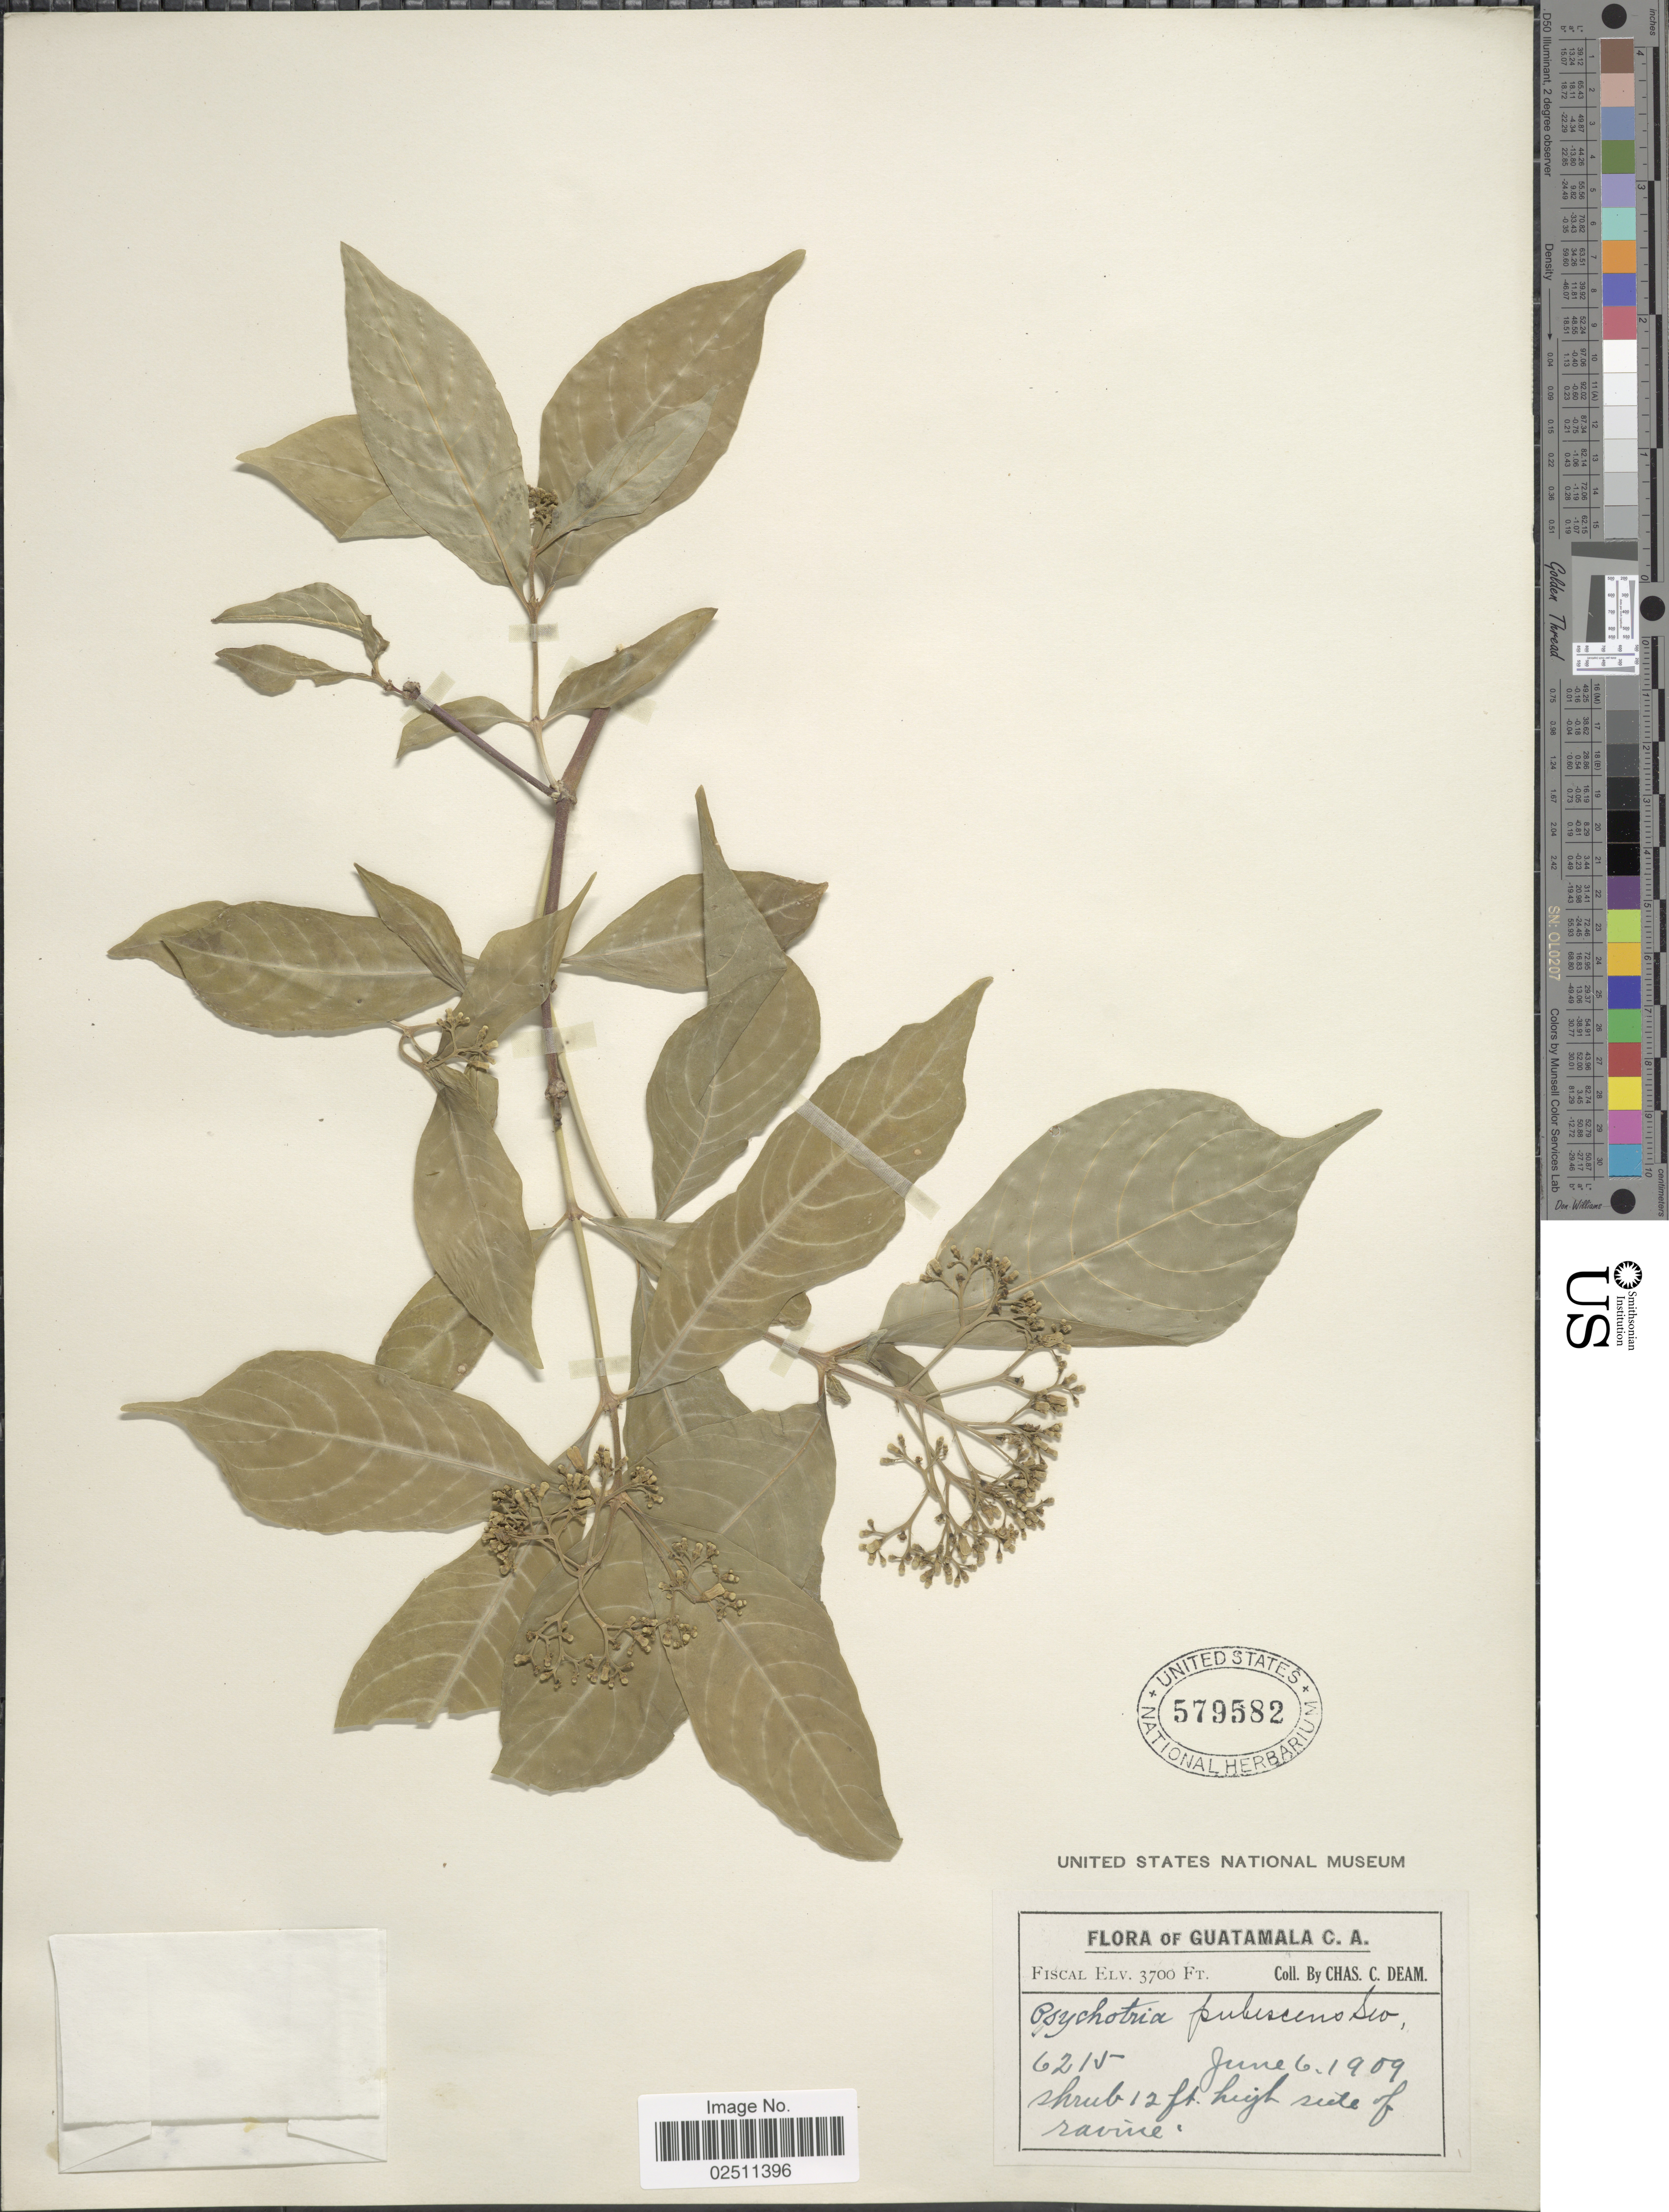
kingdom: Plantae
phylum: Tracheophyta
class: Magnoliopsida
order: Gentianales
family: Rubiaceae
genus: Psychotria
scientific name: Psychotria pubescens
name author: Sw.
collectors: C. C. Deam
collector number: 6215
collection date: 1909-06-06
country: Guatemala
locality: High side of ravine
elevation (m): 1128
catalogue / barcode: US 579582